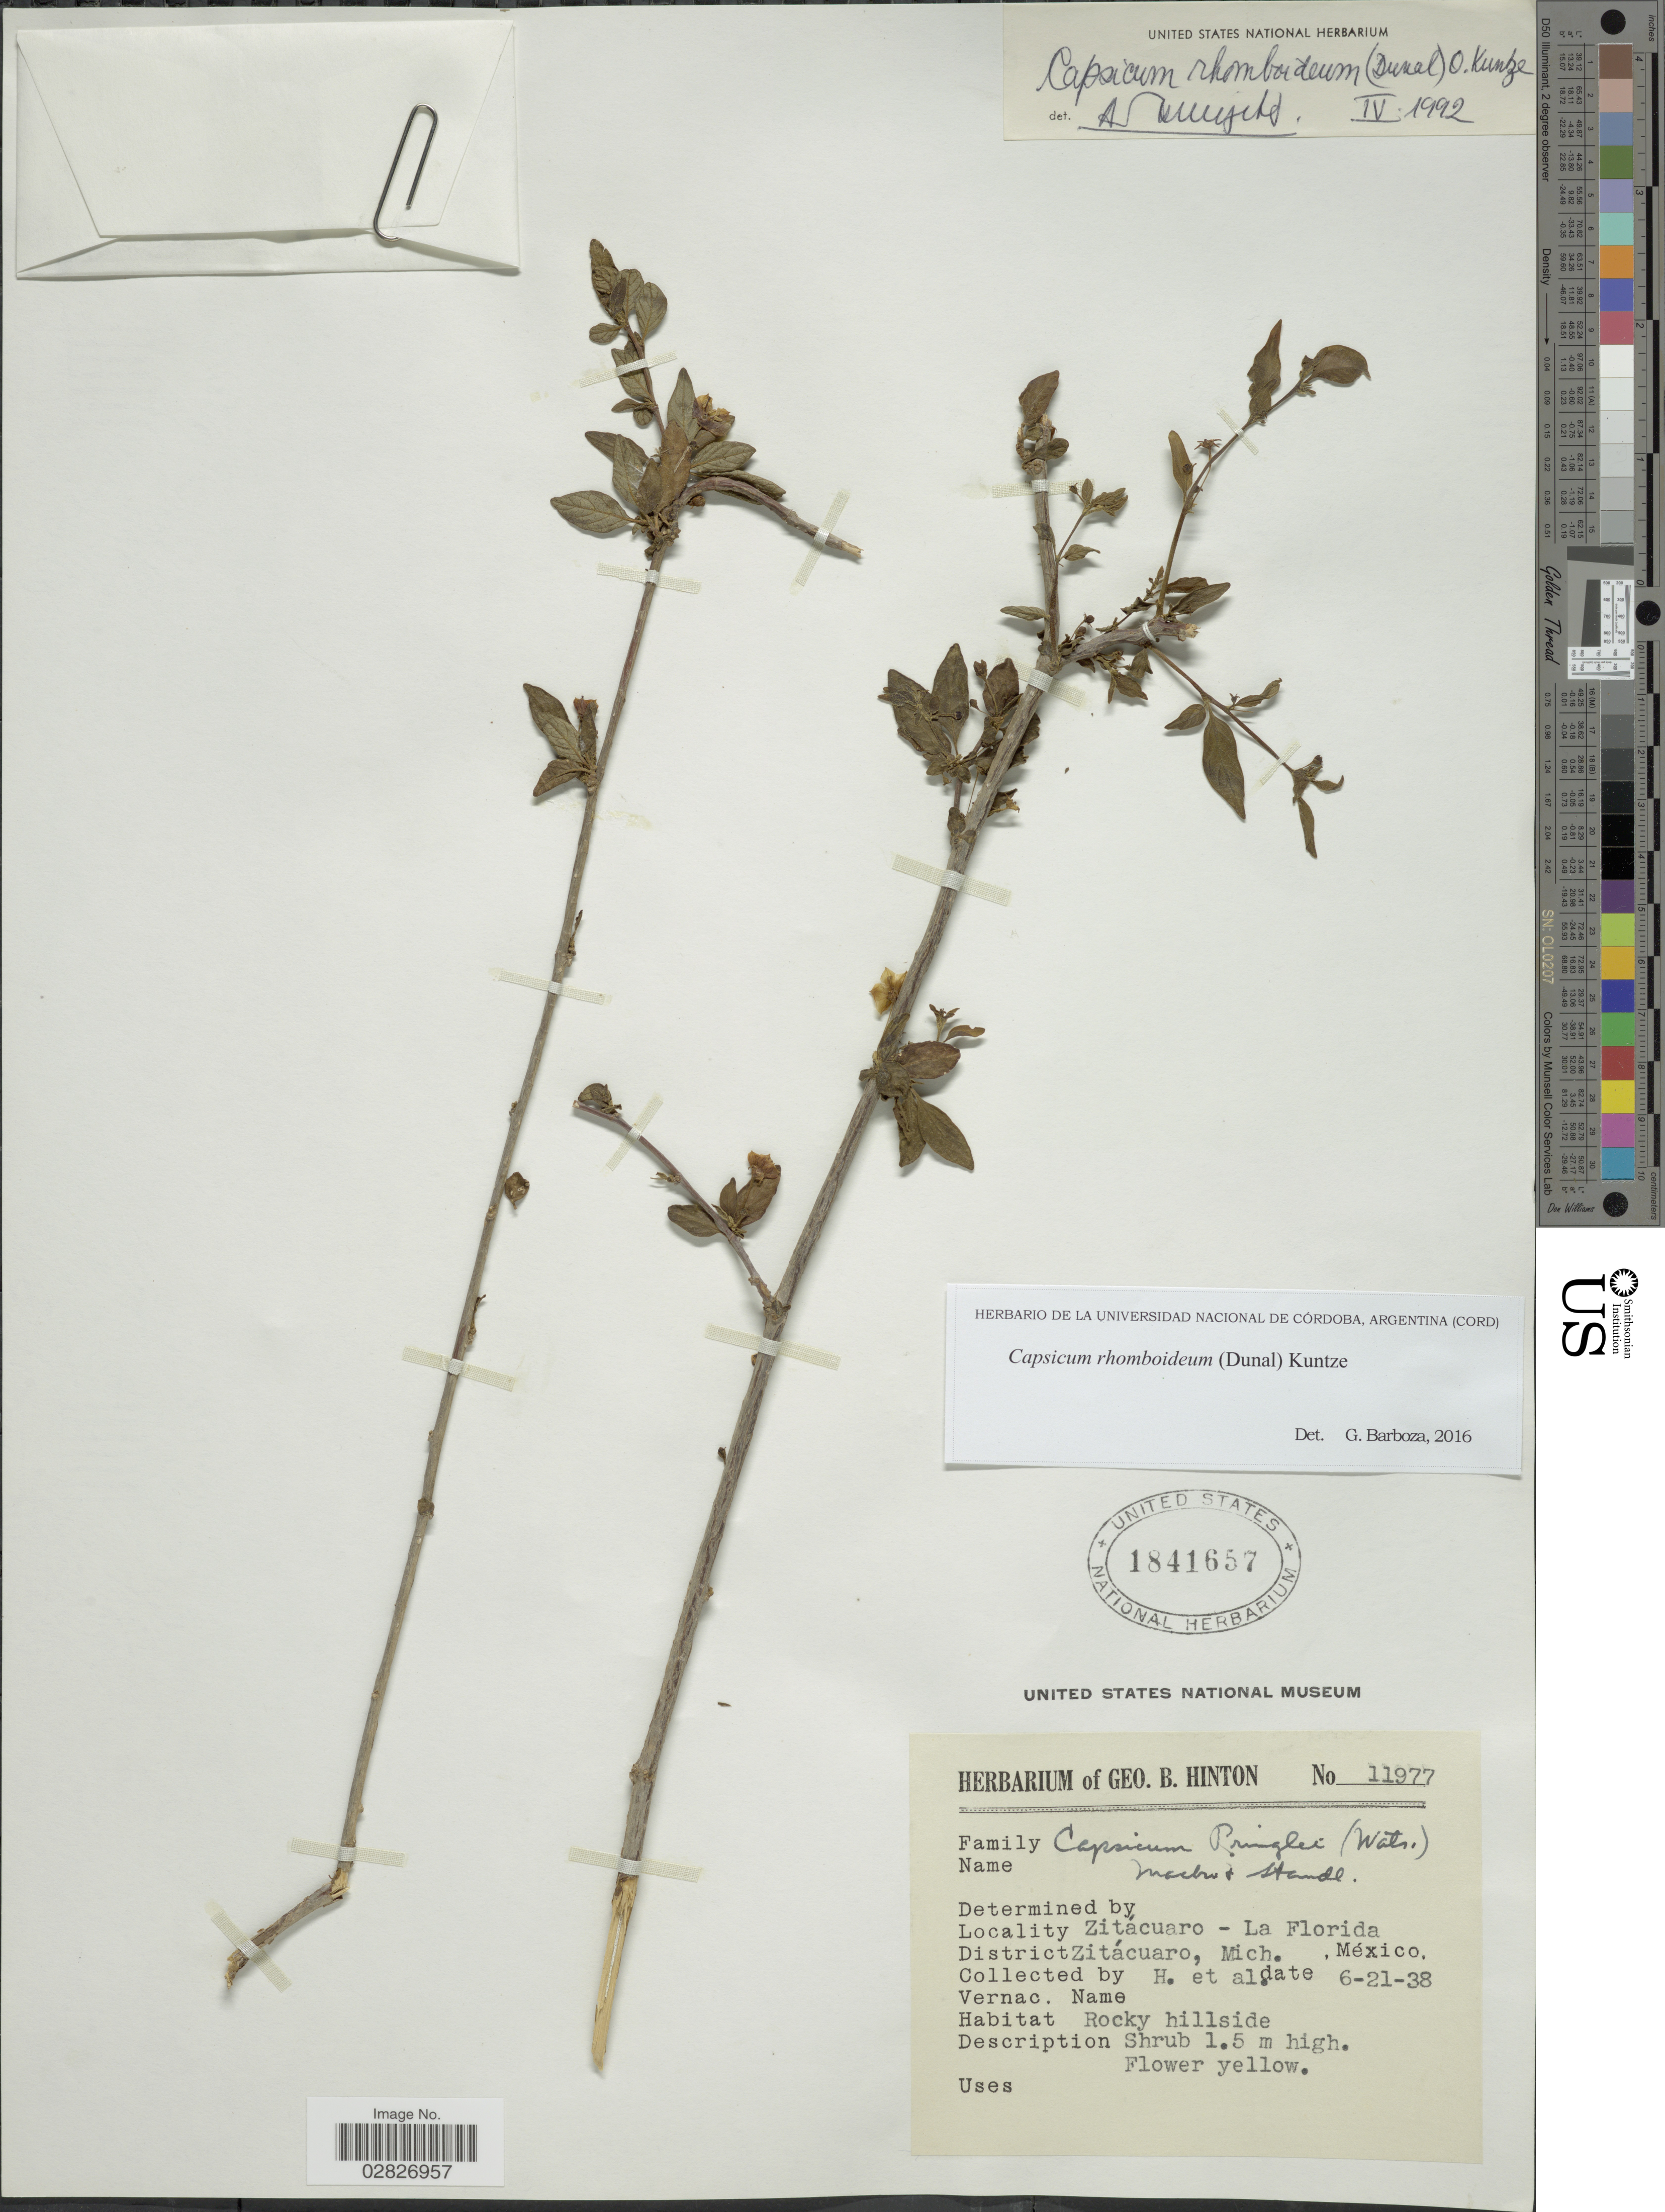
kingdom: Plantae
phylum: Tracheophyta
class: Magnoliopsida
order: Solanales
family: Solanaceae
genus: Capsicum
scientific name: Capsicum rhomboideum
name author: (Humb. & Bonpl. ex Dunal) Kuntze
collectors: G. B. Hinton & et al.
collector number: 11977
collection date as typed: Transcribed d/m/y: 21/6/38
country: Mexico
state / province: Michoacán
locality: Zitácuaro-La Florida, District Zitácuaro, Mich.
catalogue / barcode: US 1841657